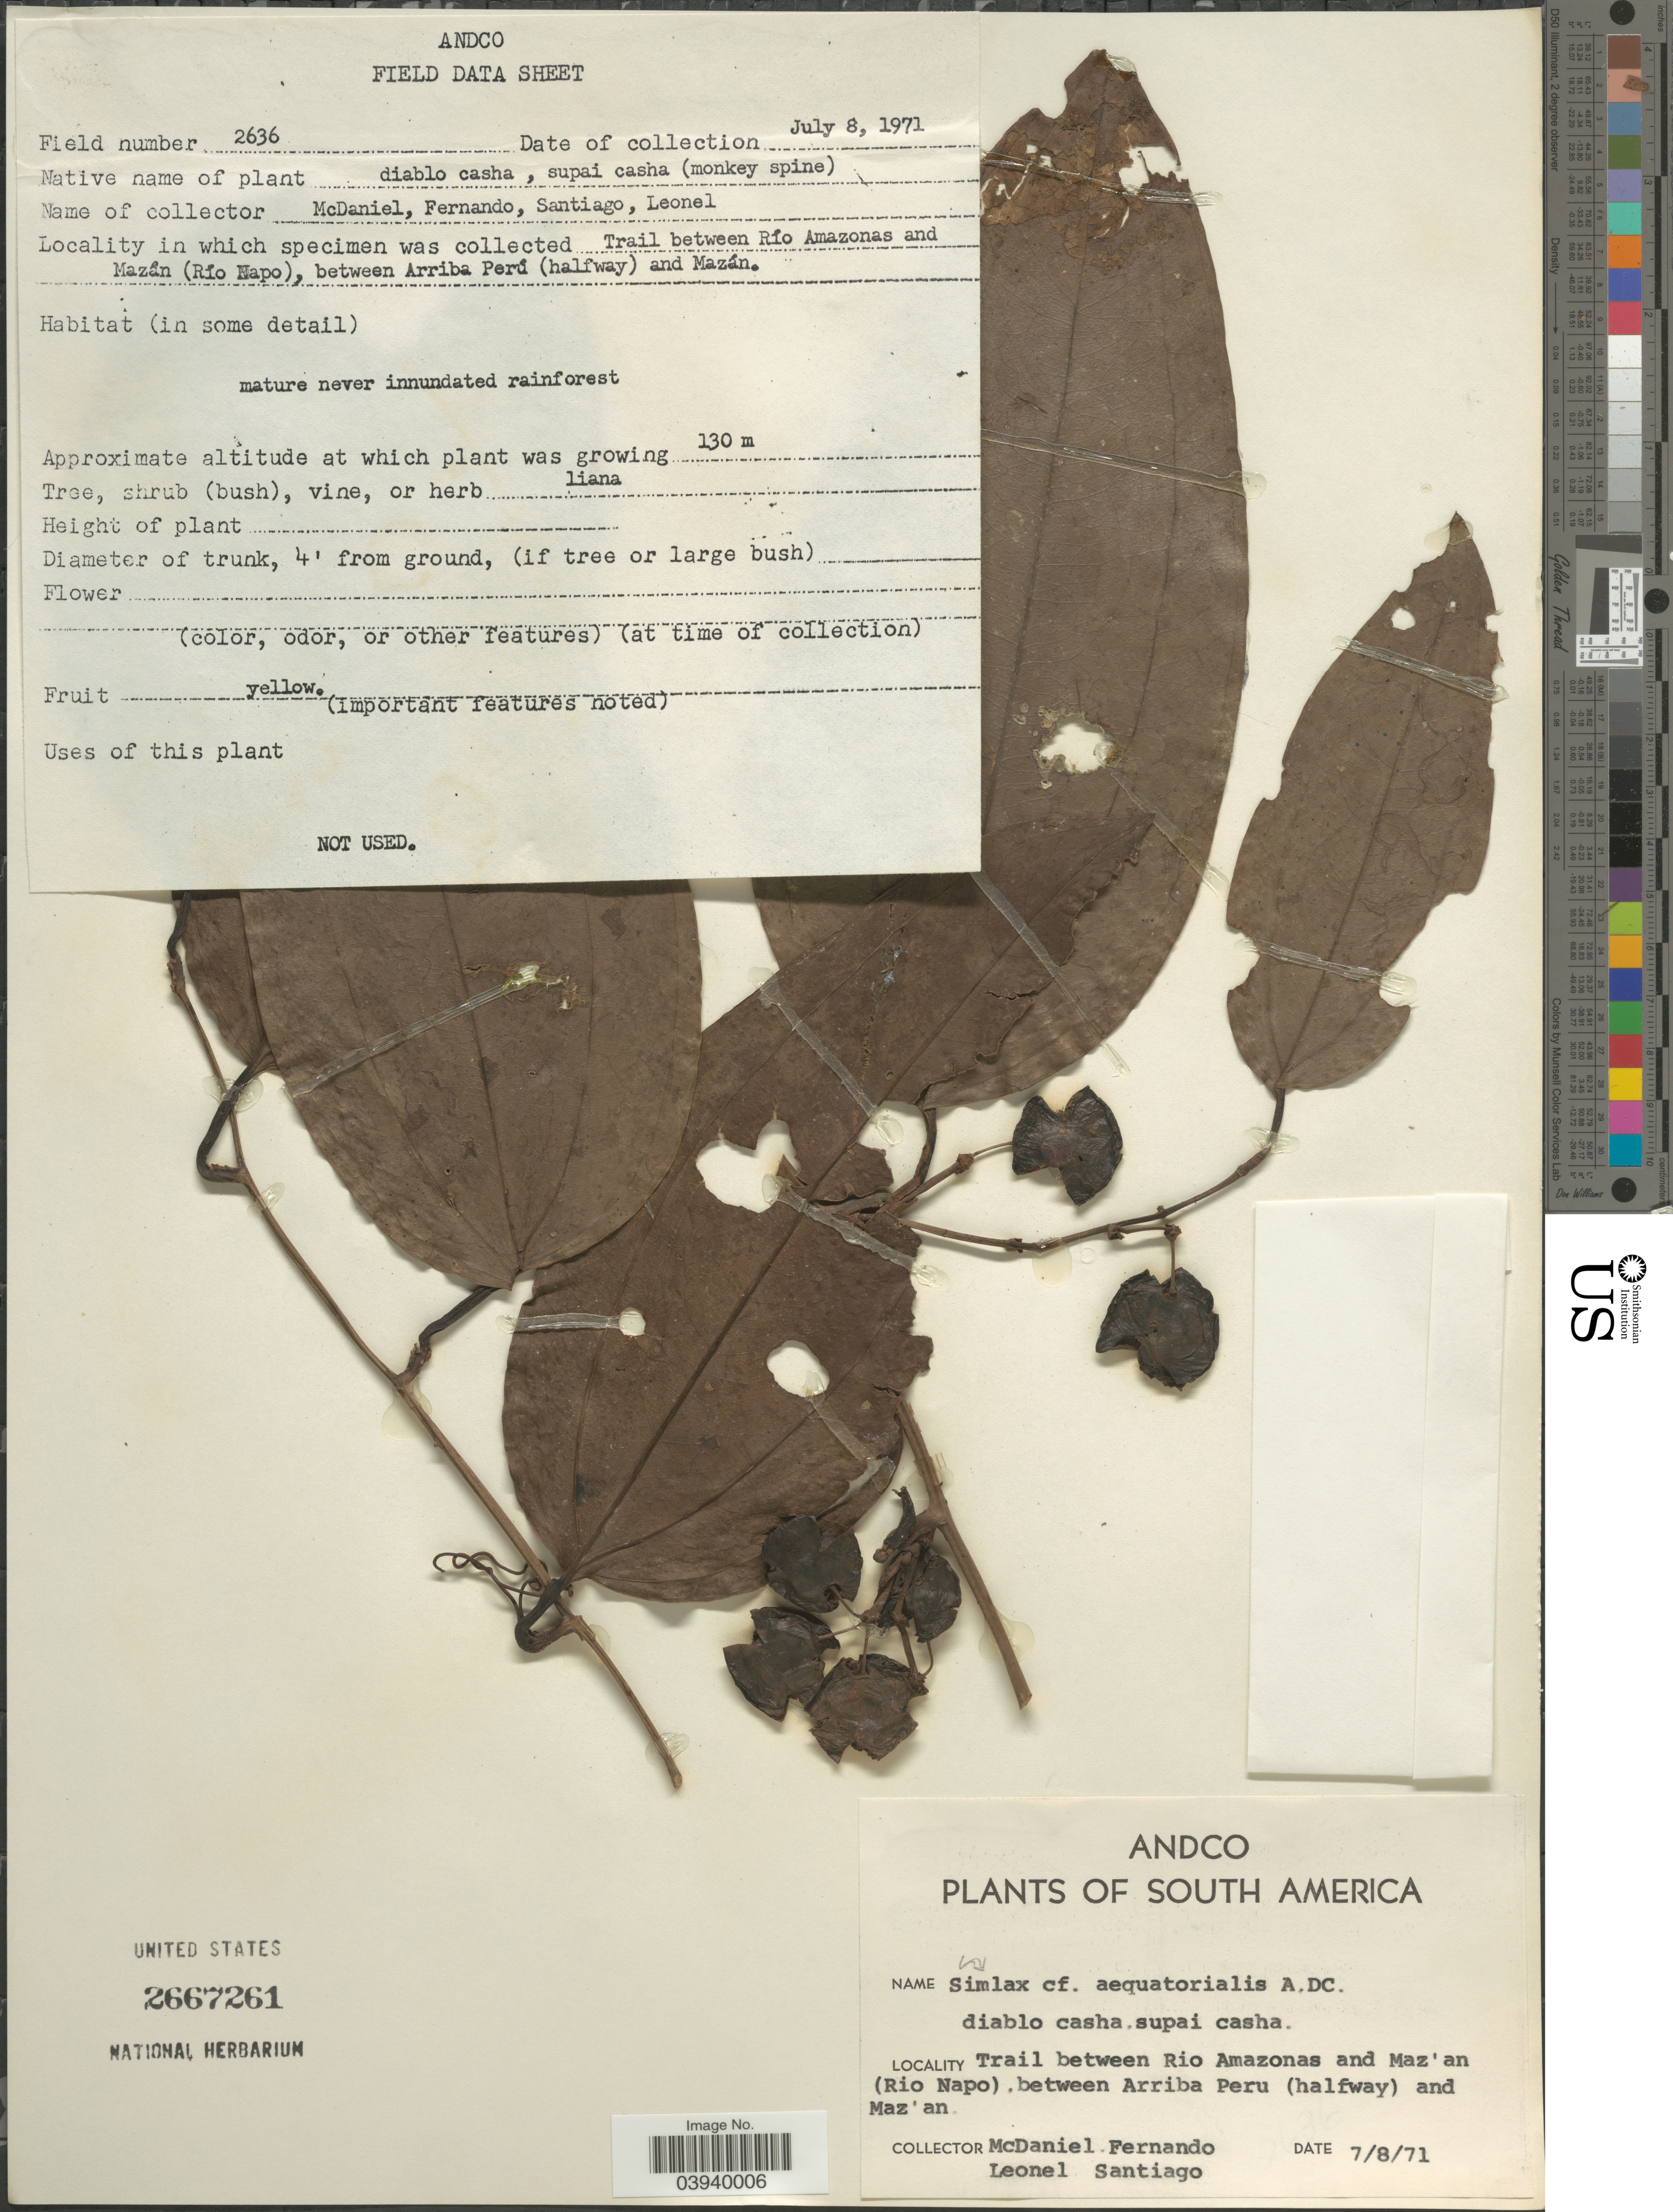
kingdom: Plantae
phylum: Tracheophyta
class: Liliopsida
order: Liliales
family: Smilacaceae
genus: Smilax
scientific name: Smilax aequatorialis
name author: A. DC.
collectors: -- McDaniel, -- Fernando, -. Santiago & -- Leonel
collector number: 2636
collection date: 1971-07-08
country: Peru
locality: Trail between Río Amazonas and Mazán (Rio Napo), between Arriba Perú (halfway) and Mazán.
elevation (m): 130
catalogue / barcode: US 2667261